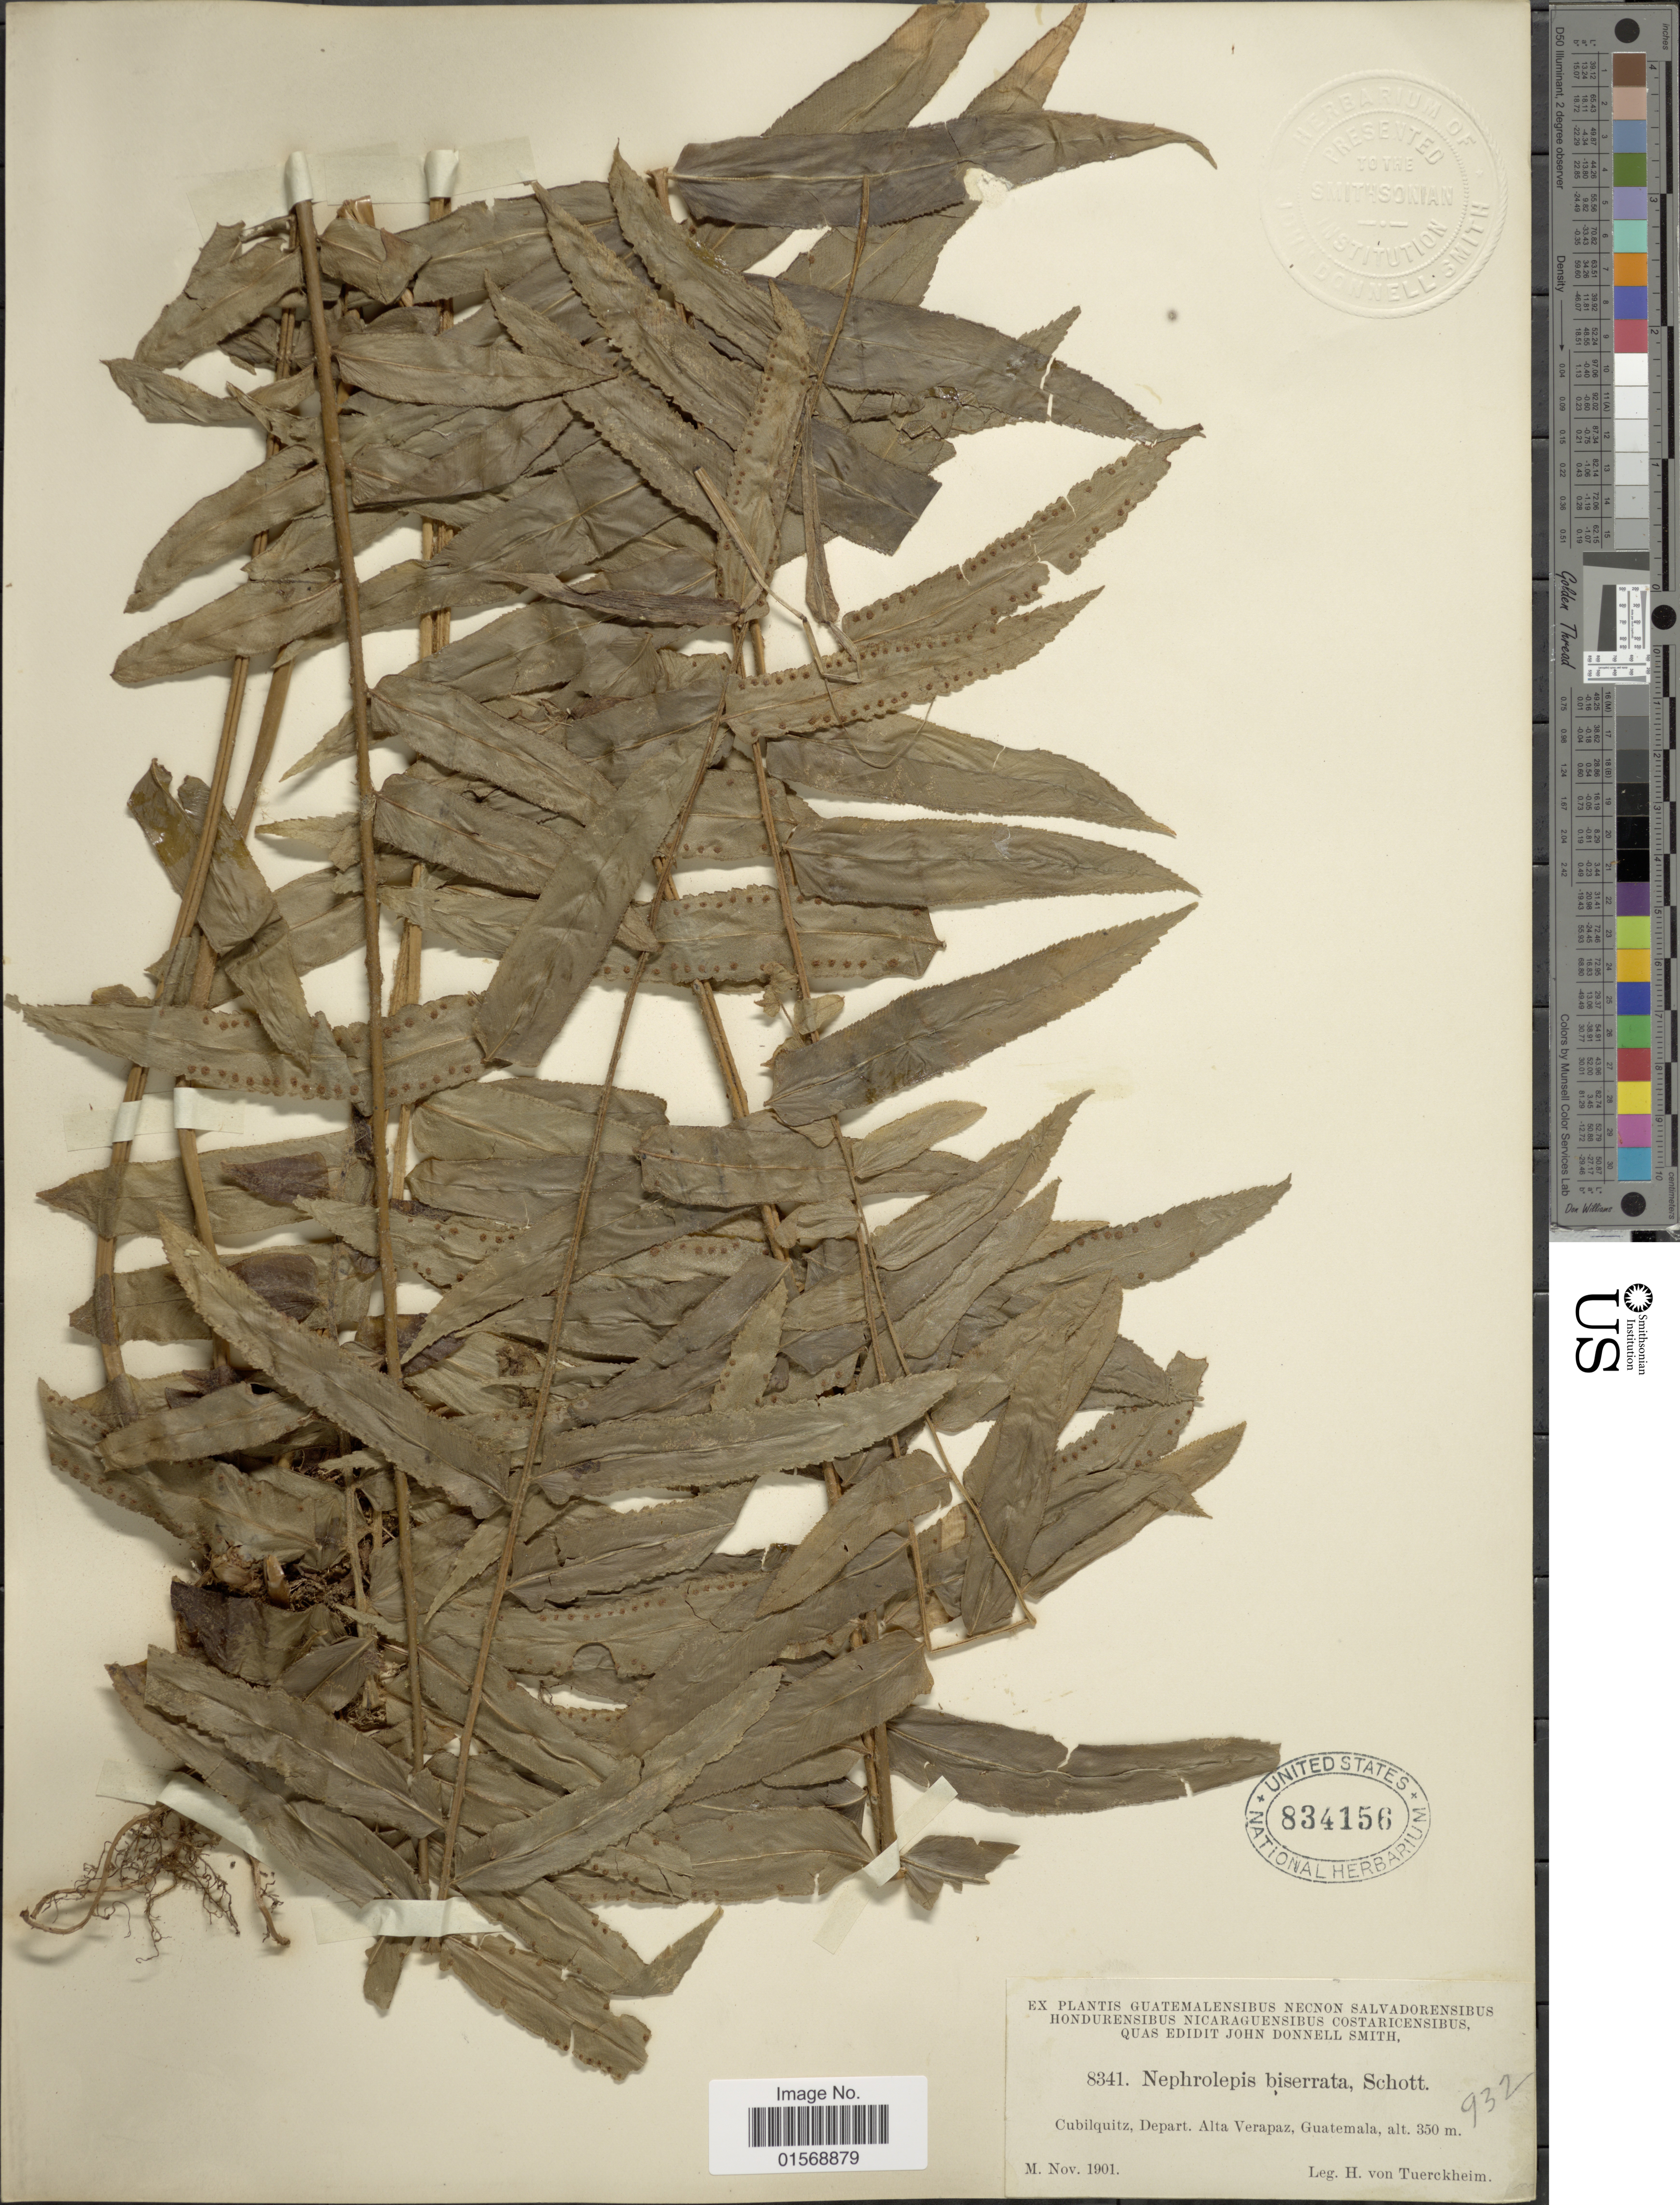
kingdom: Plantae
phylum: Tracheophyta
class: Polypodiopsida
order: Polypodiales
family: Nephrolepidaceae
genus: Nephrolepis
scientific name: Nephrolepis biserrata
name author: (Sw.) Schott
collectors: H. von Türckheim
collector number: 8341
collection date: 1901-11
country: Guatemala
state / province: Alta Verapaz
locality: Cubilquitz, Depart. alta Verapaz, Guatemala.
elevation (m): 350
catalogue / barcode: US 834156